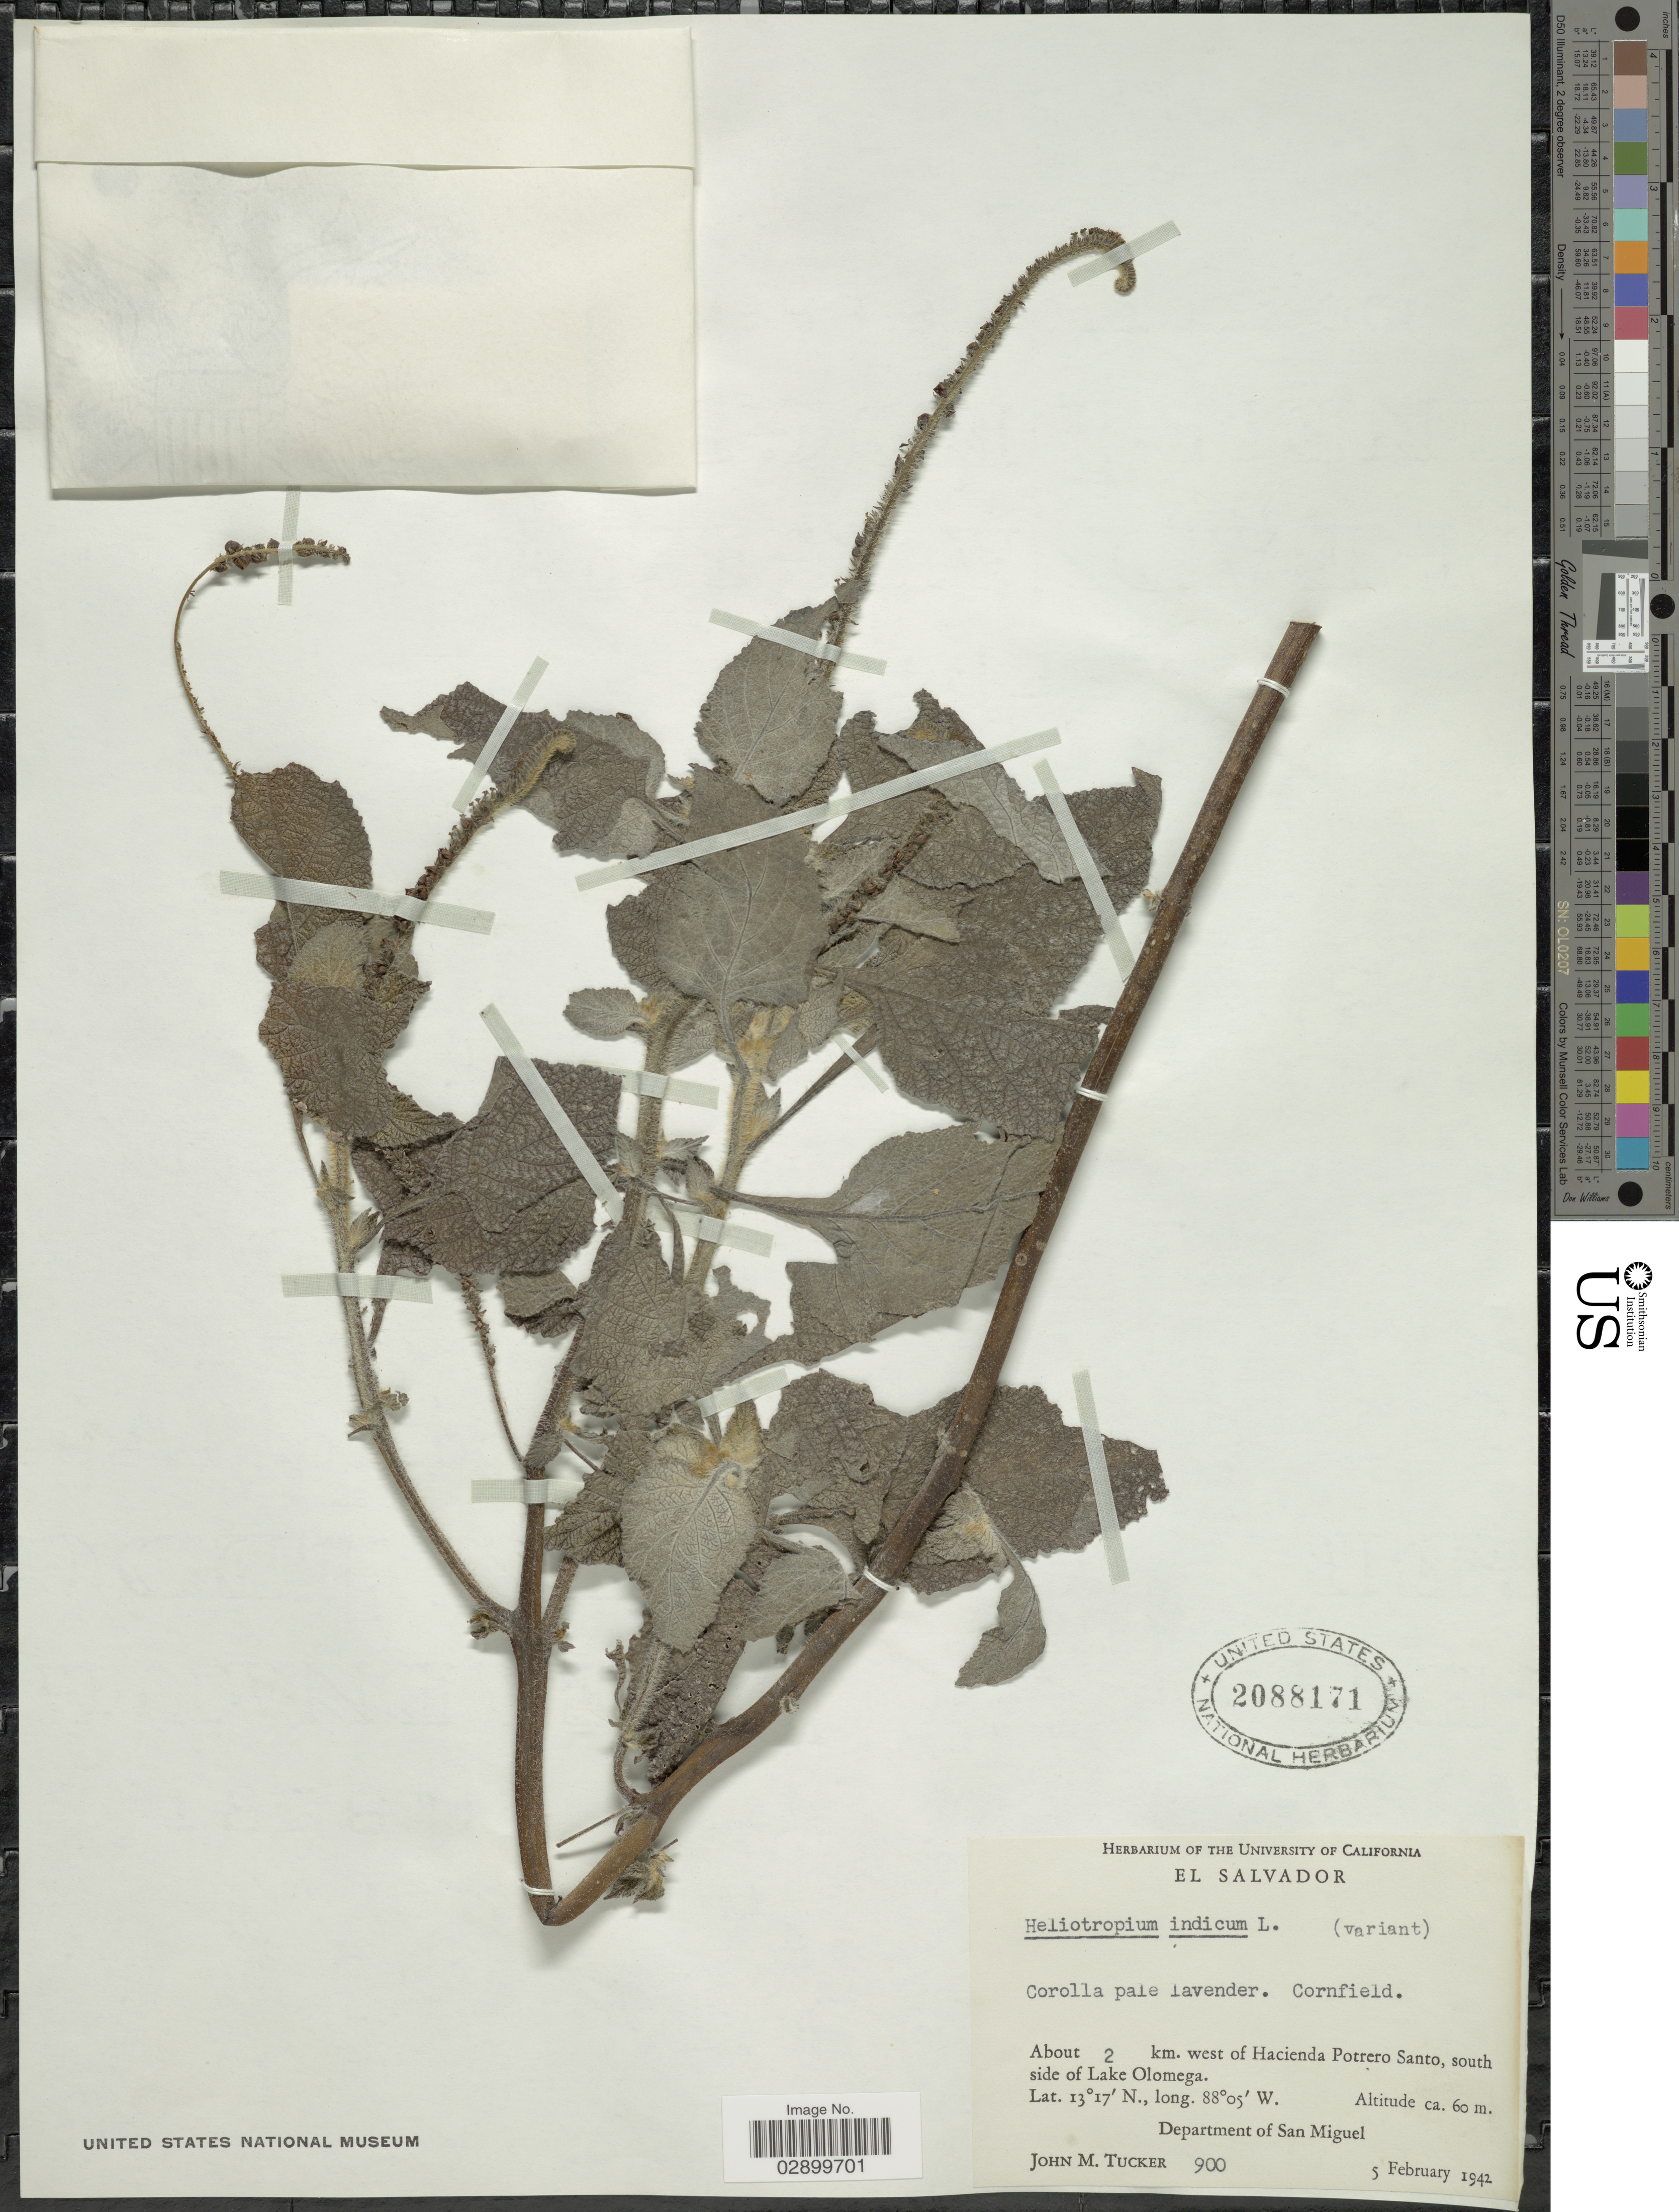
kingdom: Plantae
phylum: Tracheophyta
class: Magnoliopsida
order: Boraginales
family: Heliotropiaceae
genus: Heliotropium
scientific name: Heliotropium indicum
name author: L.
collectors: J. M. Tucker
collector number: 900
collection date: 1942-02-05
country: El Salvador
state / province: San Miguel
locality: About 2 km. west of Hacienda Potrero Santo, south side of Lake Olomega, Department of San Miguel.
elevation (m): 60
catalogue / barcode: US 2088171